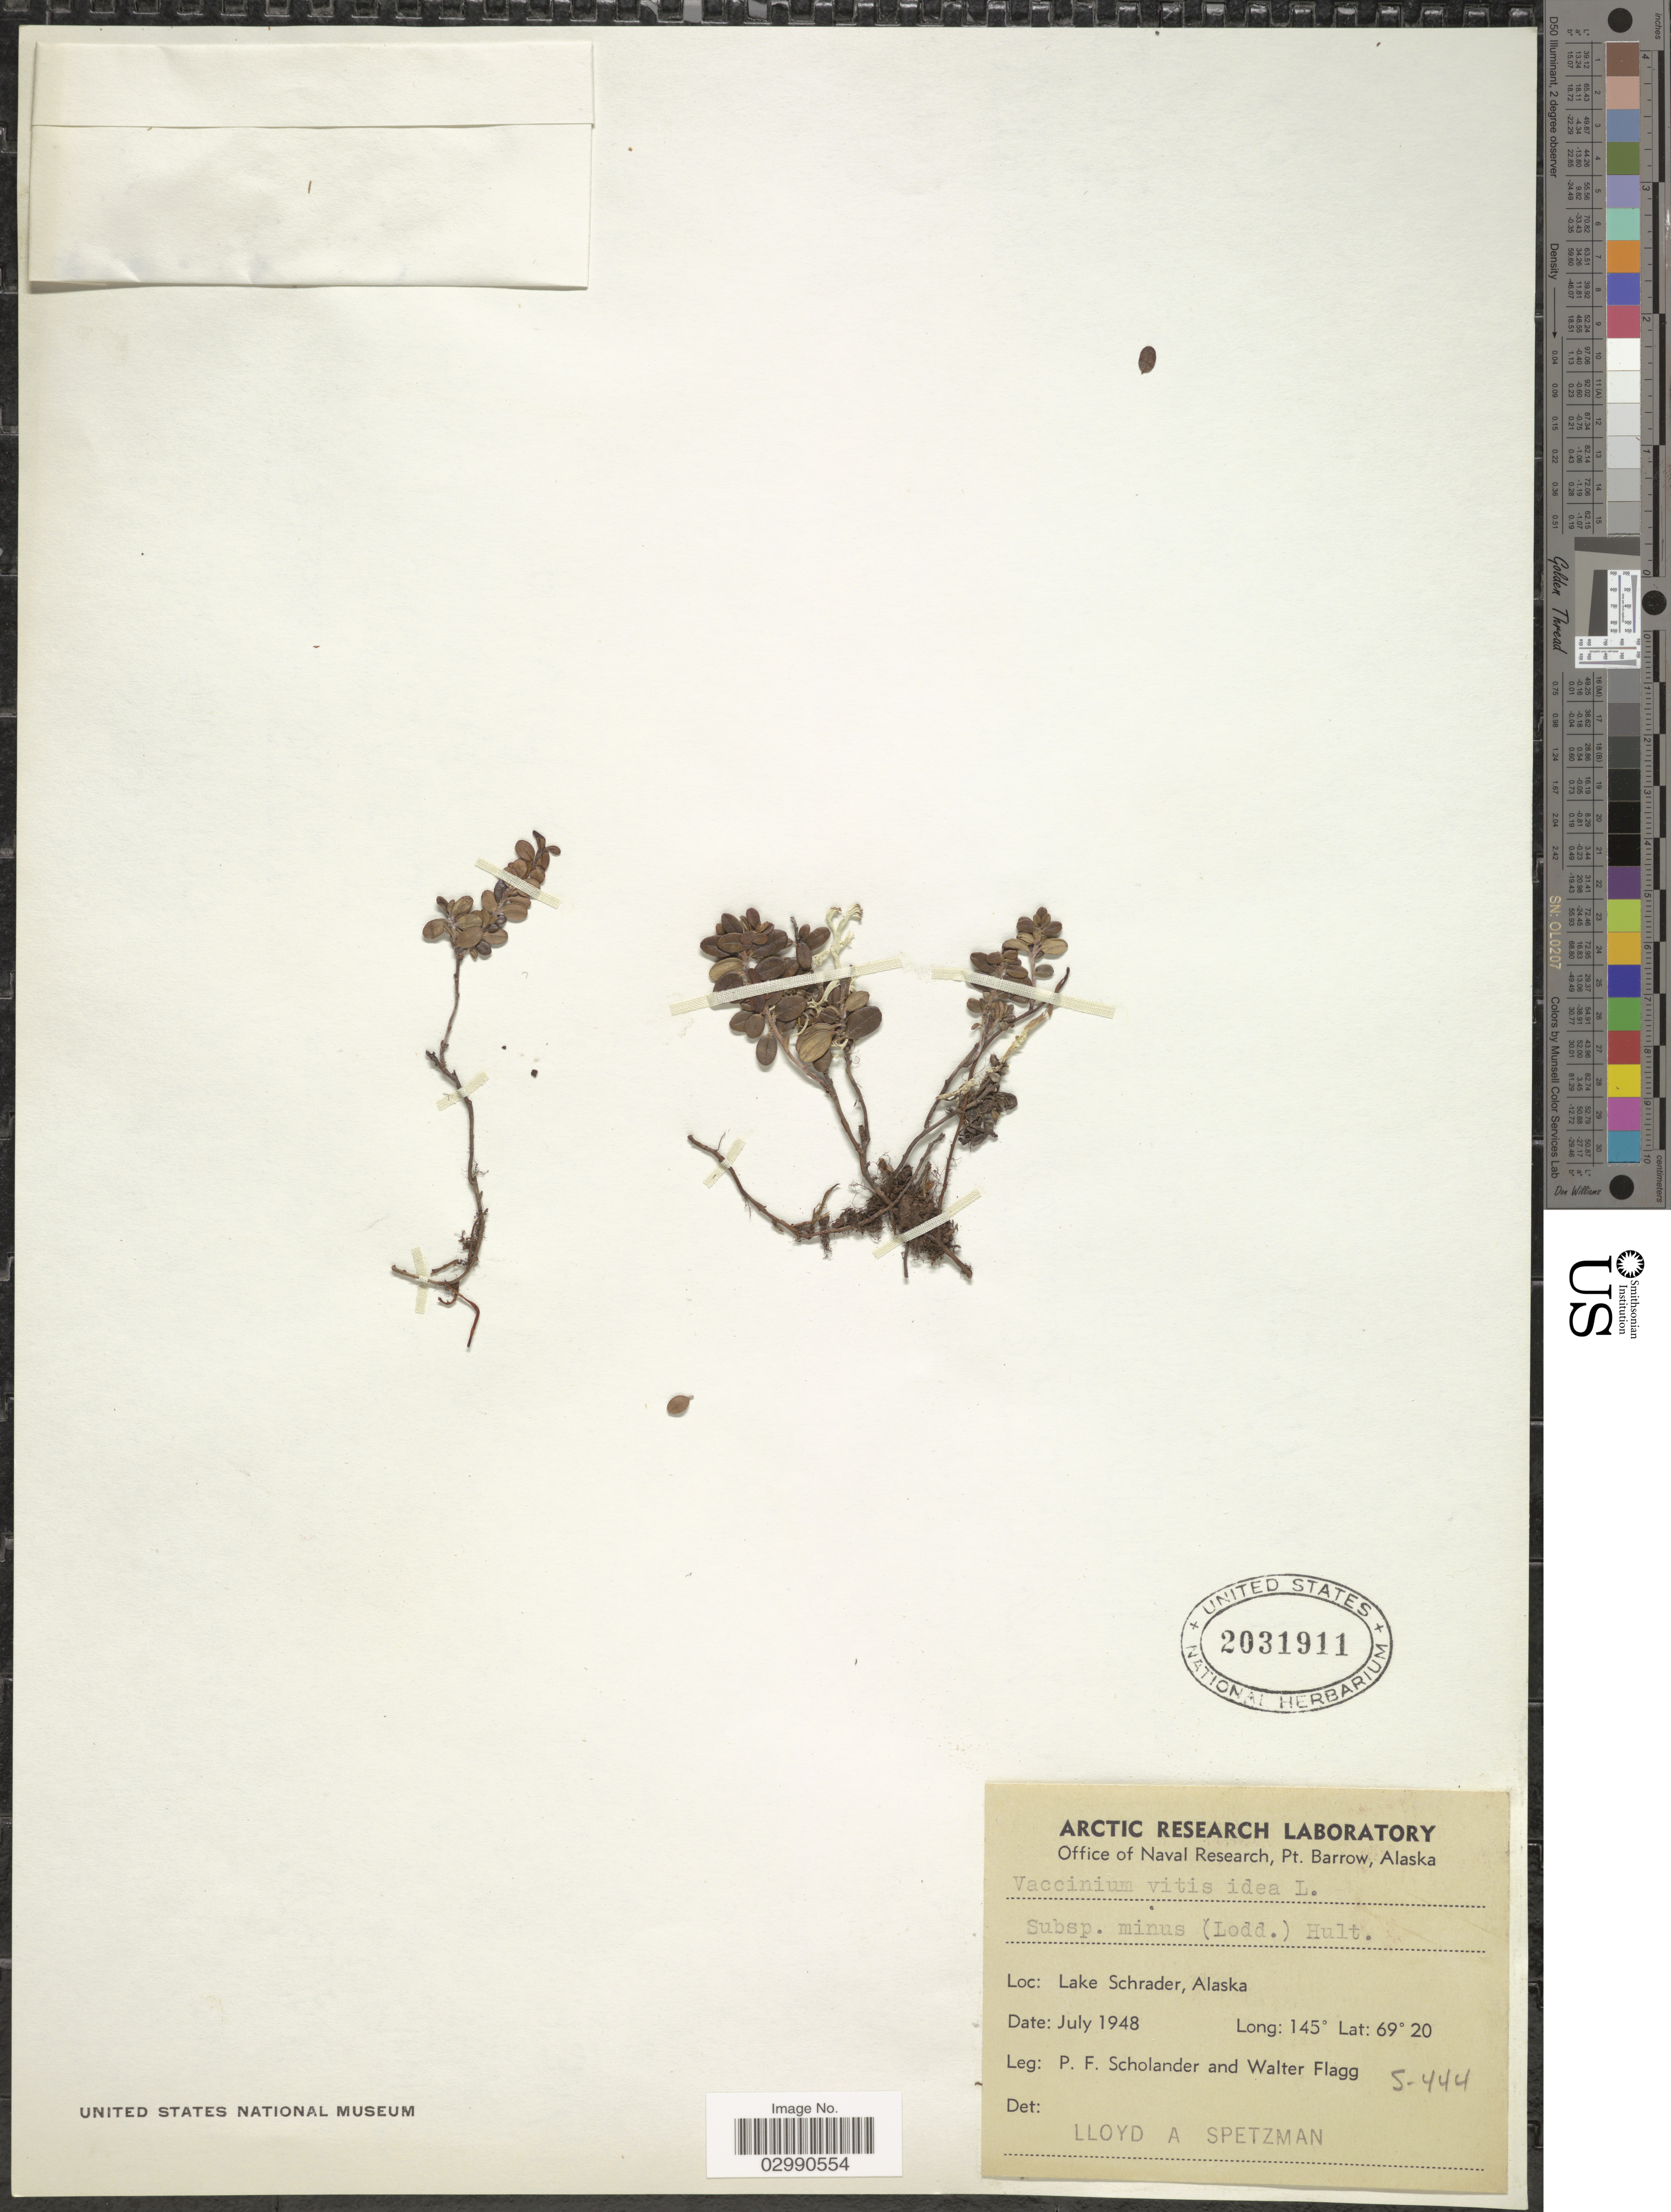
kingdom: Plantae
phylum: Tracheophyta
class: Magnoliopsida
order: Ericales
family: Ericaceae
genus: Vaccinium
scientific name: Vaccinium vitis-idaea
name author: L.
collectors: P. Scholander & W. Flagg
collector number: S-444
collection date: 1948-07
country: United States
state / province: Alaska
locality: Lake Schrader.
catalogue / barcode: US 2031911